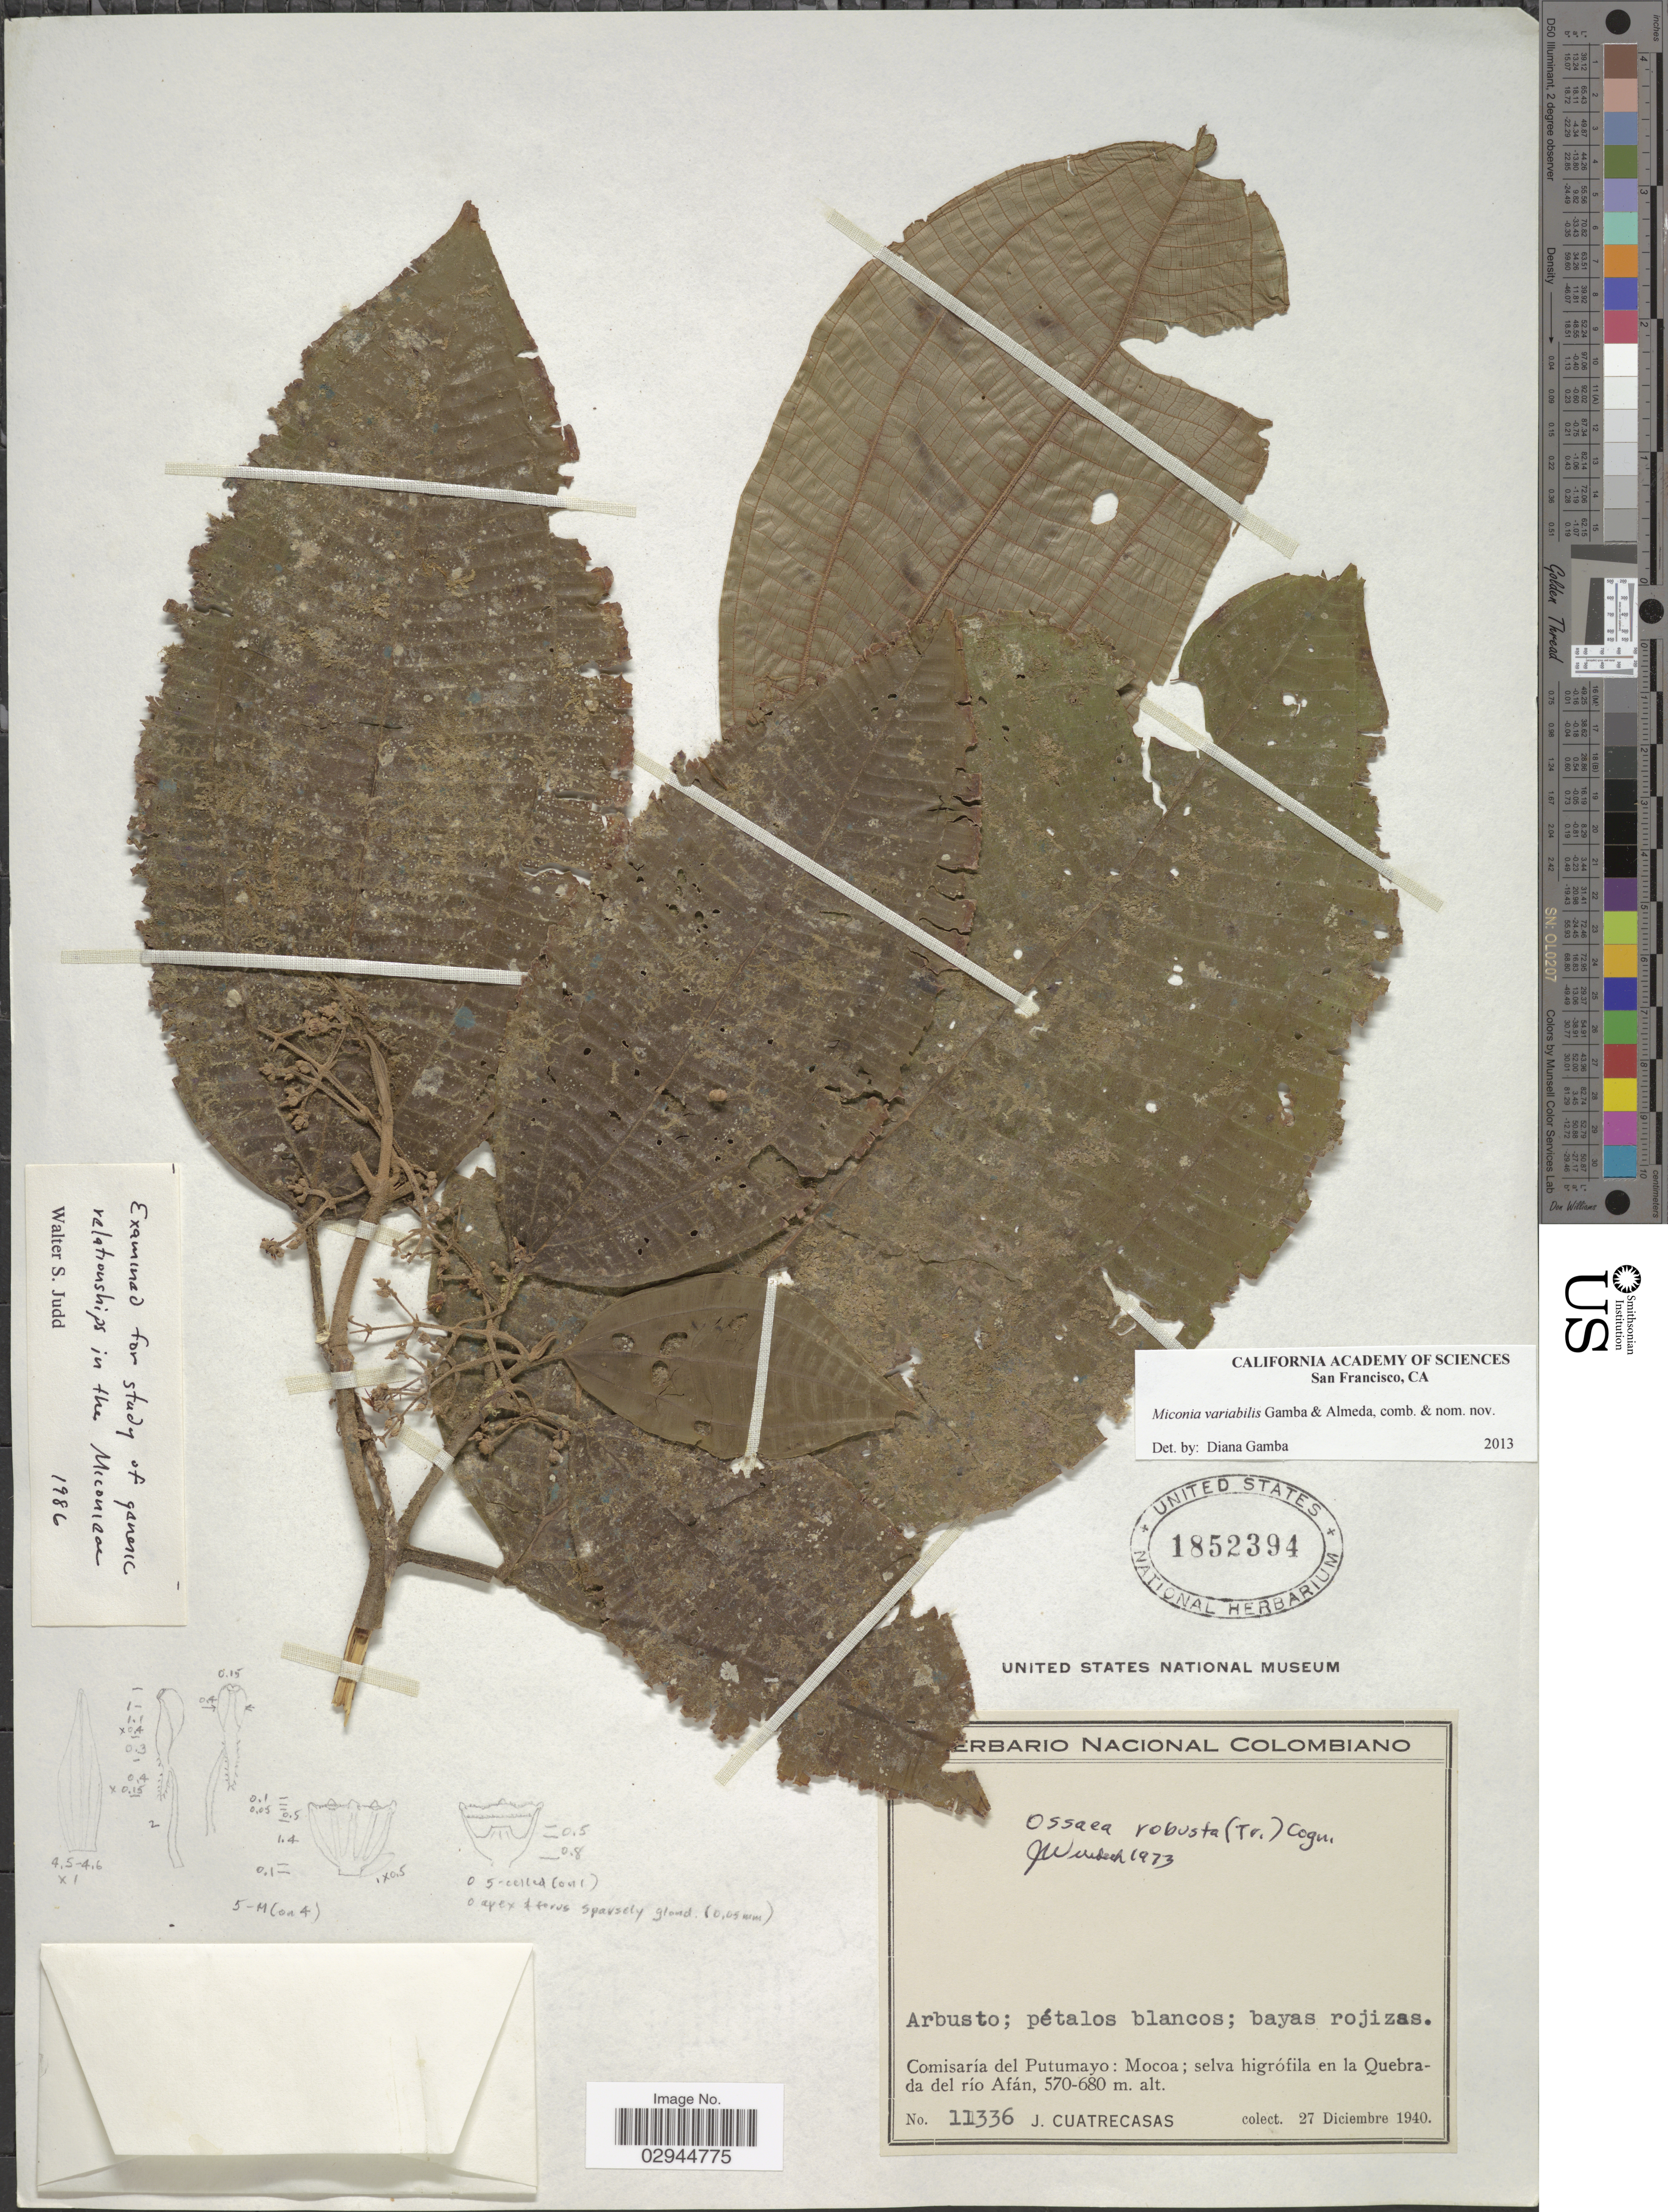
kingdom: Plantae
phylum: Tracheophyta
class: Magnoliopsida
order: Myrtales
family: Melastomataceae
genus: Miconia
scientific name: Miconia variabilis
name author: Gamba & Almeda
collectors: J. Cuatrecasas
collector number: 11336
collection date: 1940-12-27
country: Colombia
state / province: Putumayo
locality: Comisaría del Putumayo: Mocoa; selva higrófila en la Quebrada del río Afán.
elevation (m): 570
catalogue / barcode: US 1852394